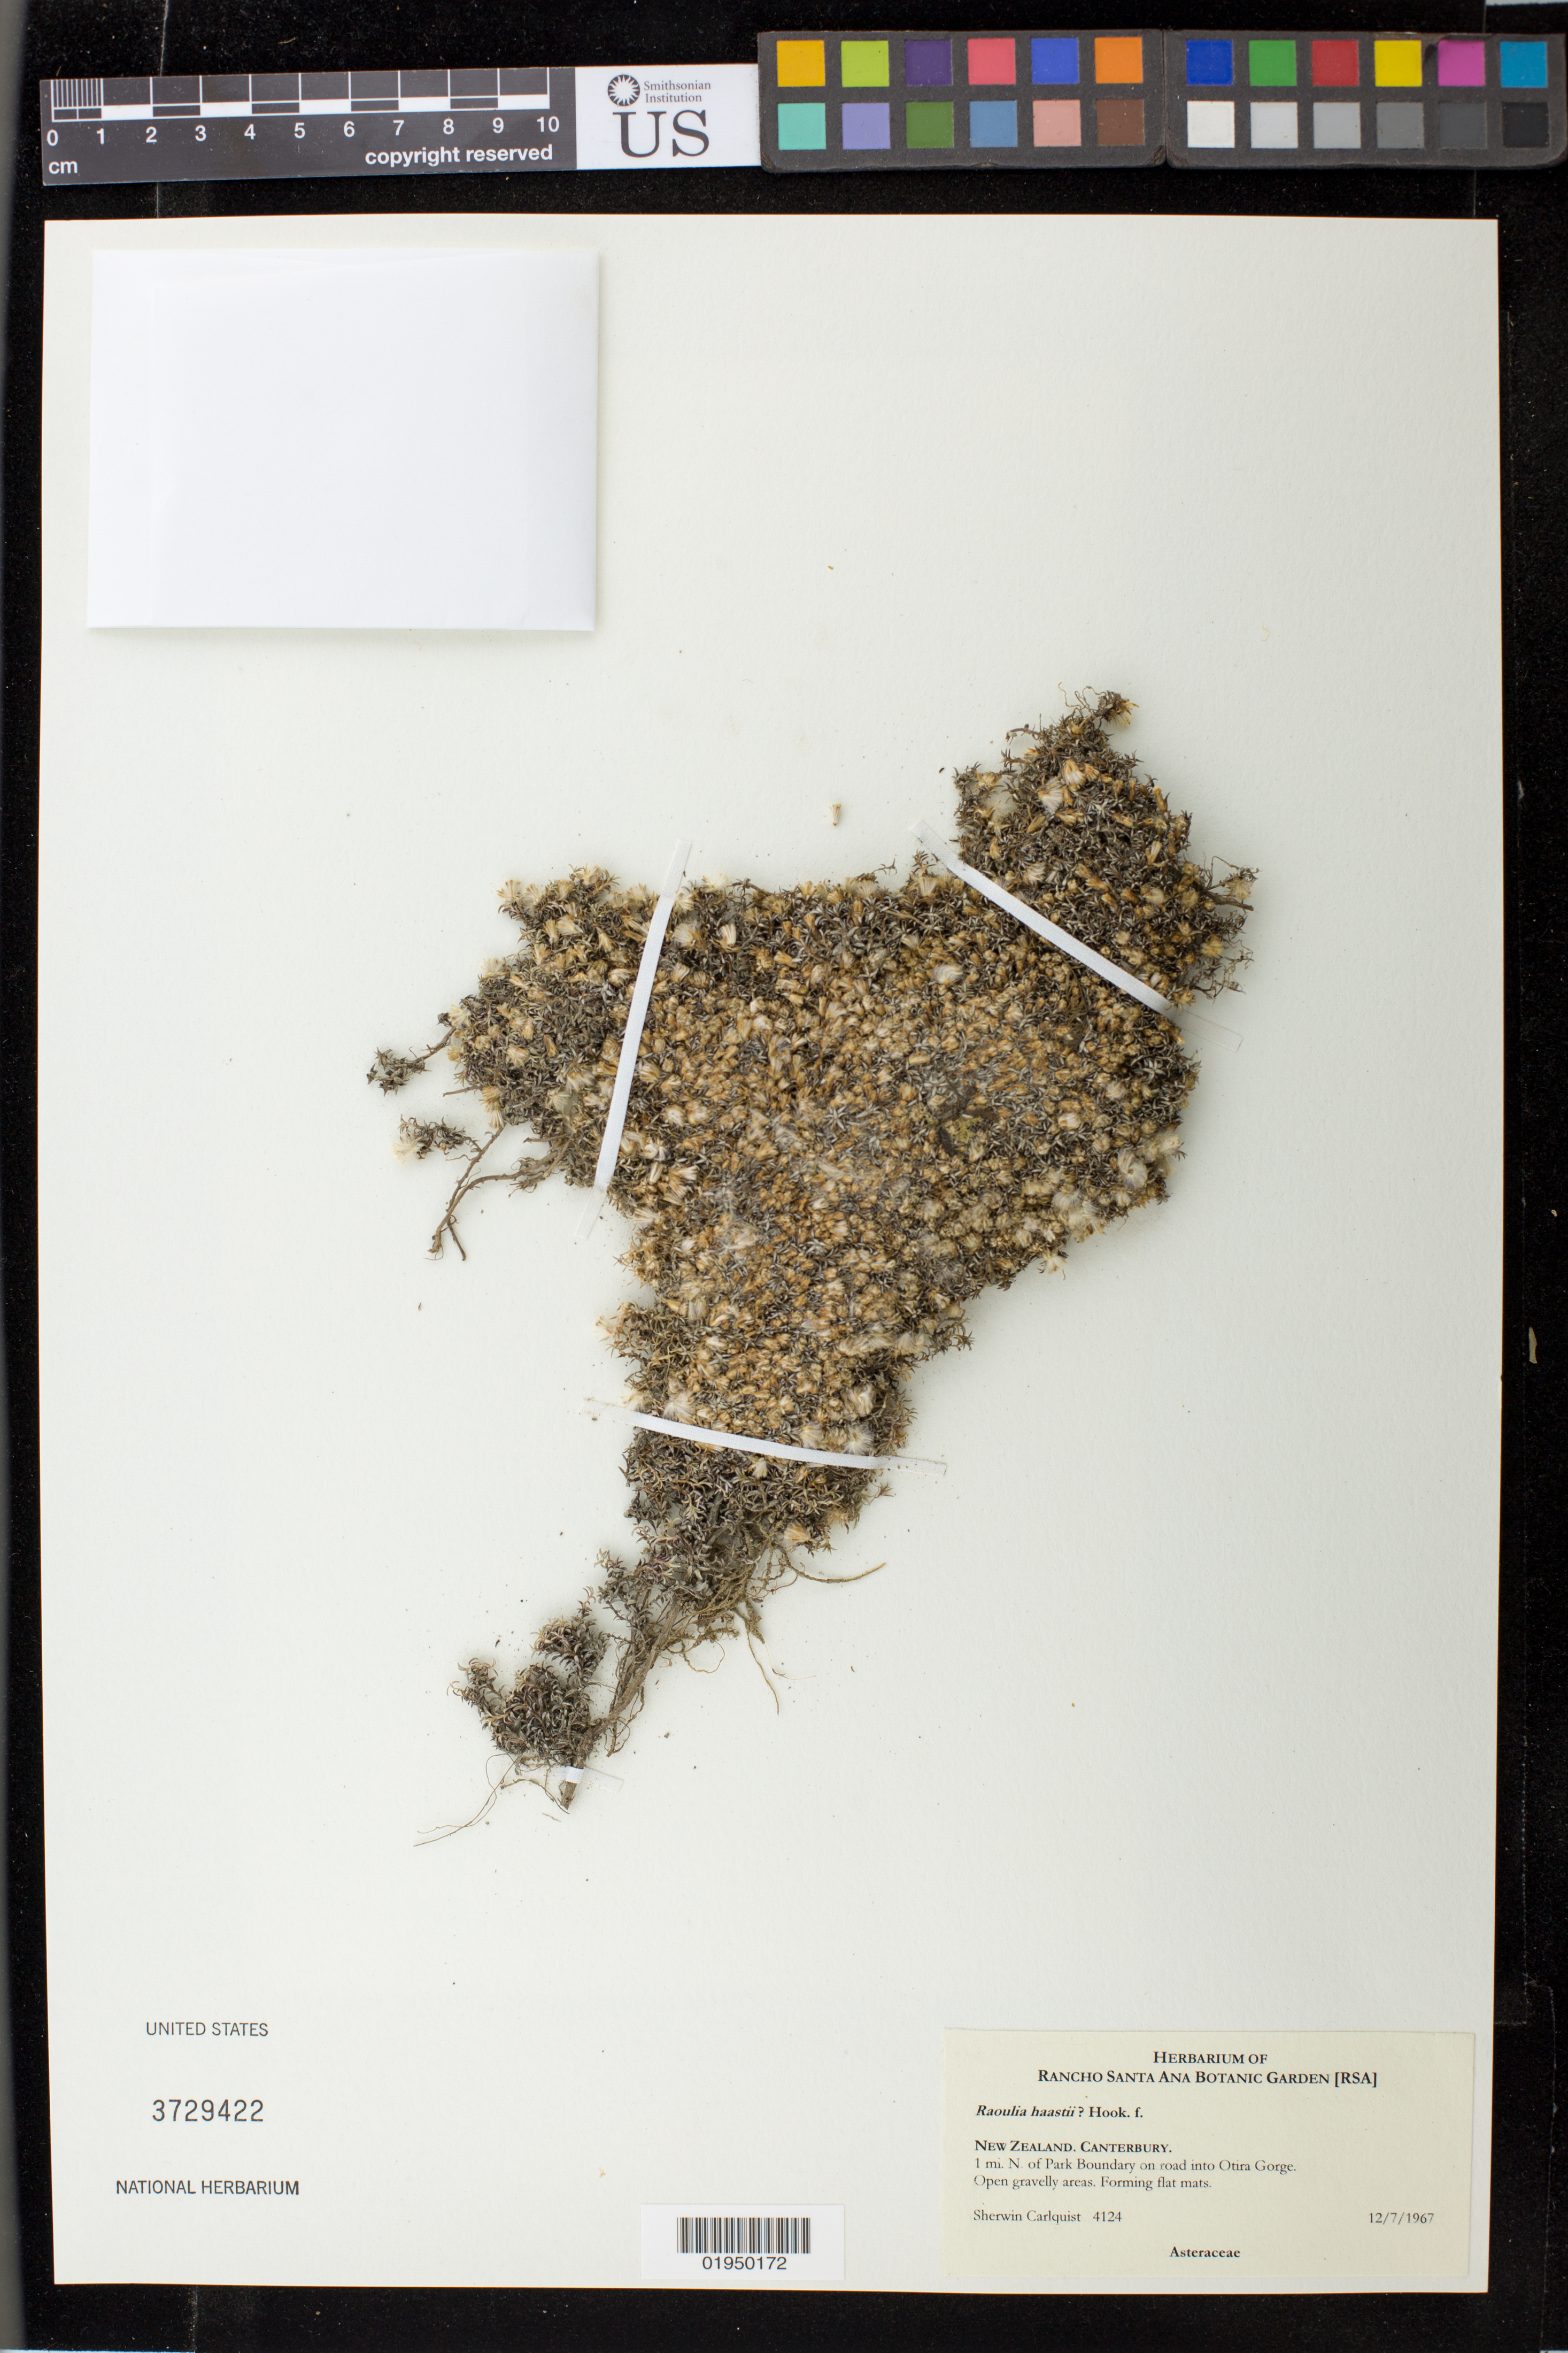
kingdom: Plantae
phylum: Tracheophyta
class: Magnoliopsida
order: Asterales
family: Asteraceae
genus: Raoulia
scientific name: Raoulia haastii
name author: Hook. f.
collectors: S. Carlquist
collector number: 4124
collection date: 1967-12-07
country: New Zealand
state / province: Canterbury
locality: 1 mi. N of Park Boundary on road into Otira Gorge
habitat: Open gravelly areas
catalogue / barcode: US 3729422